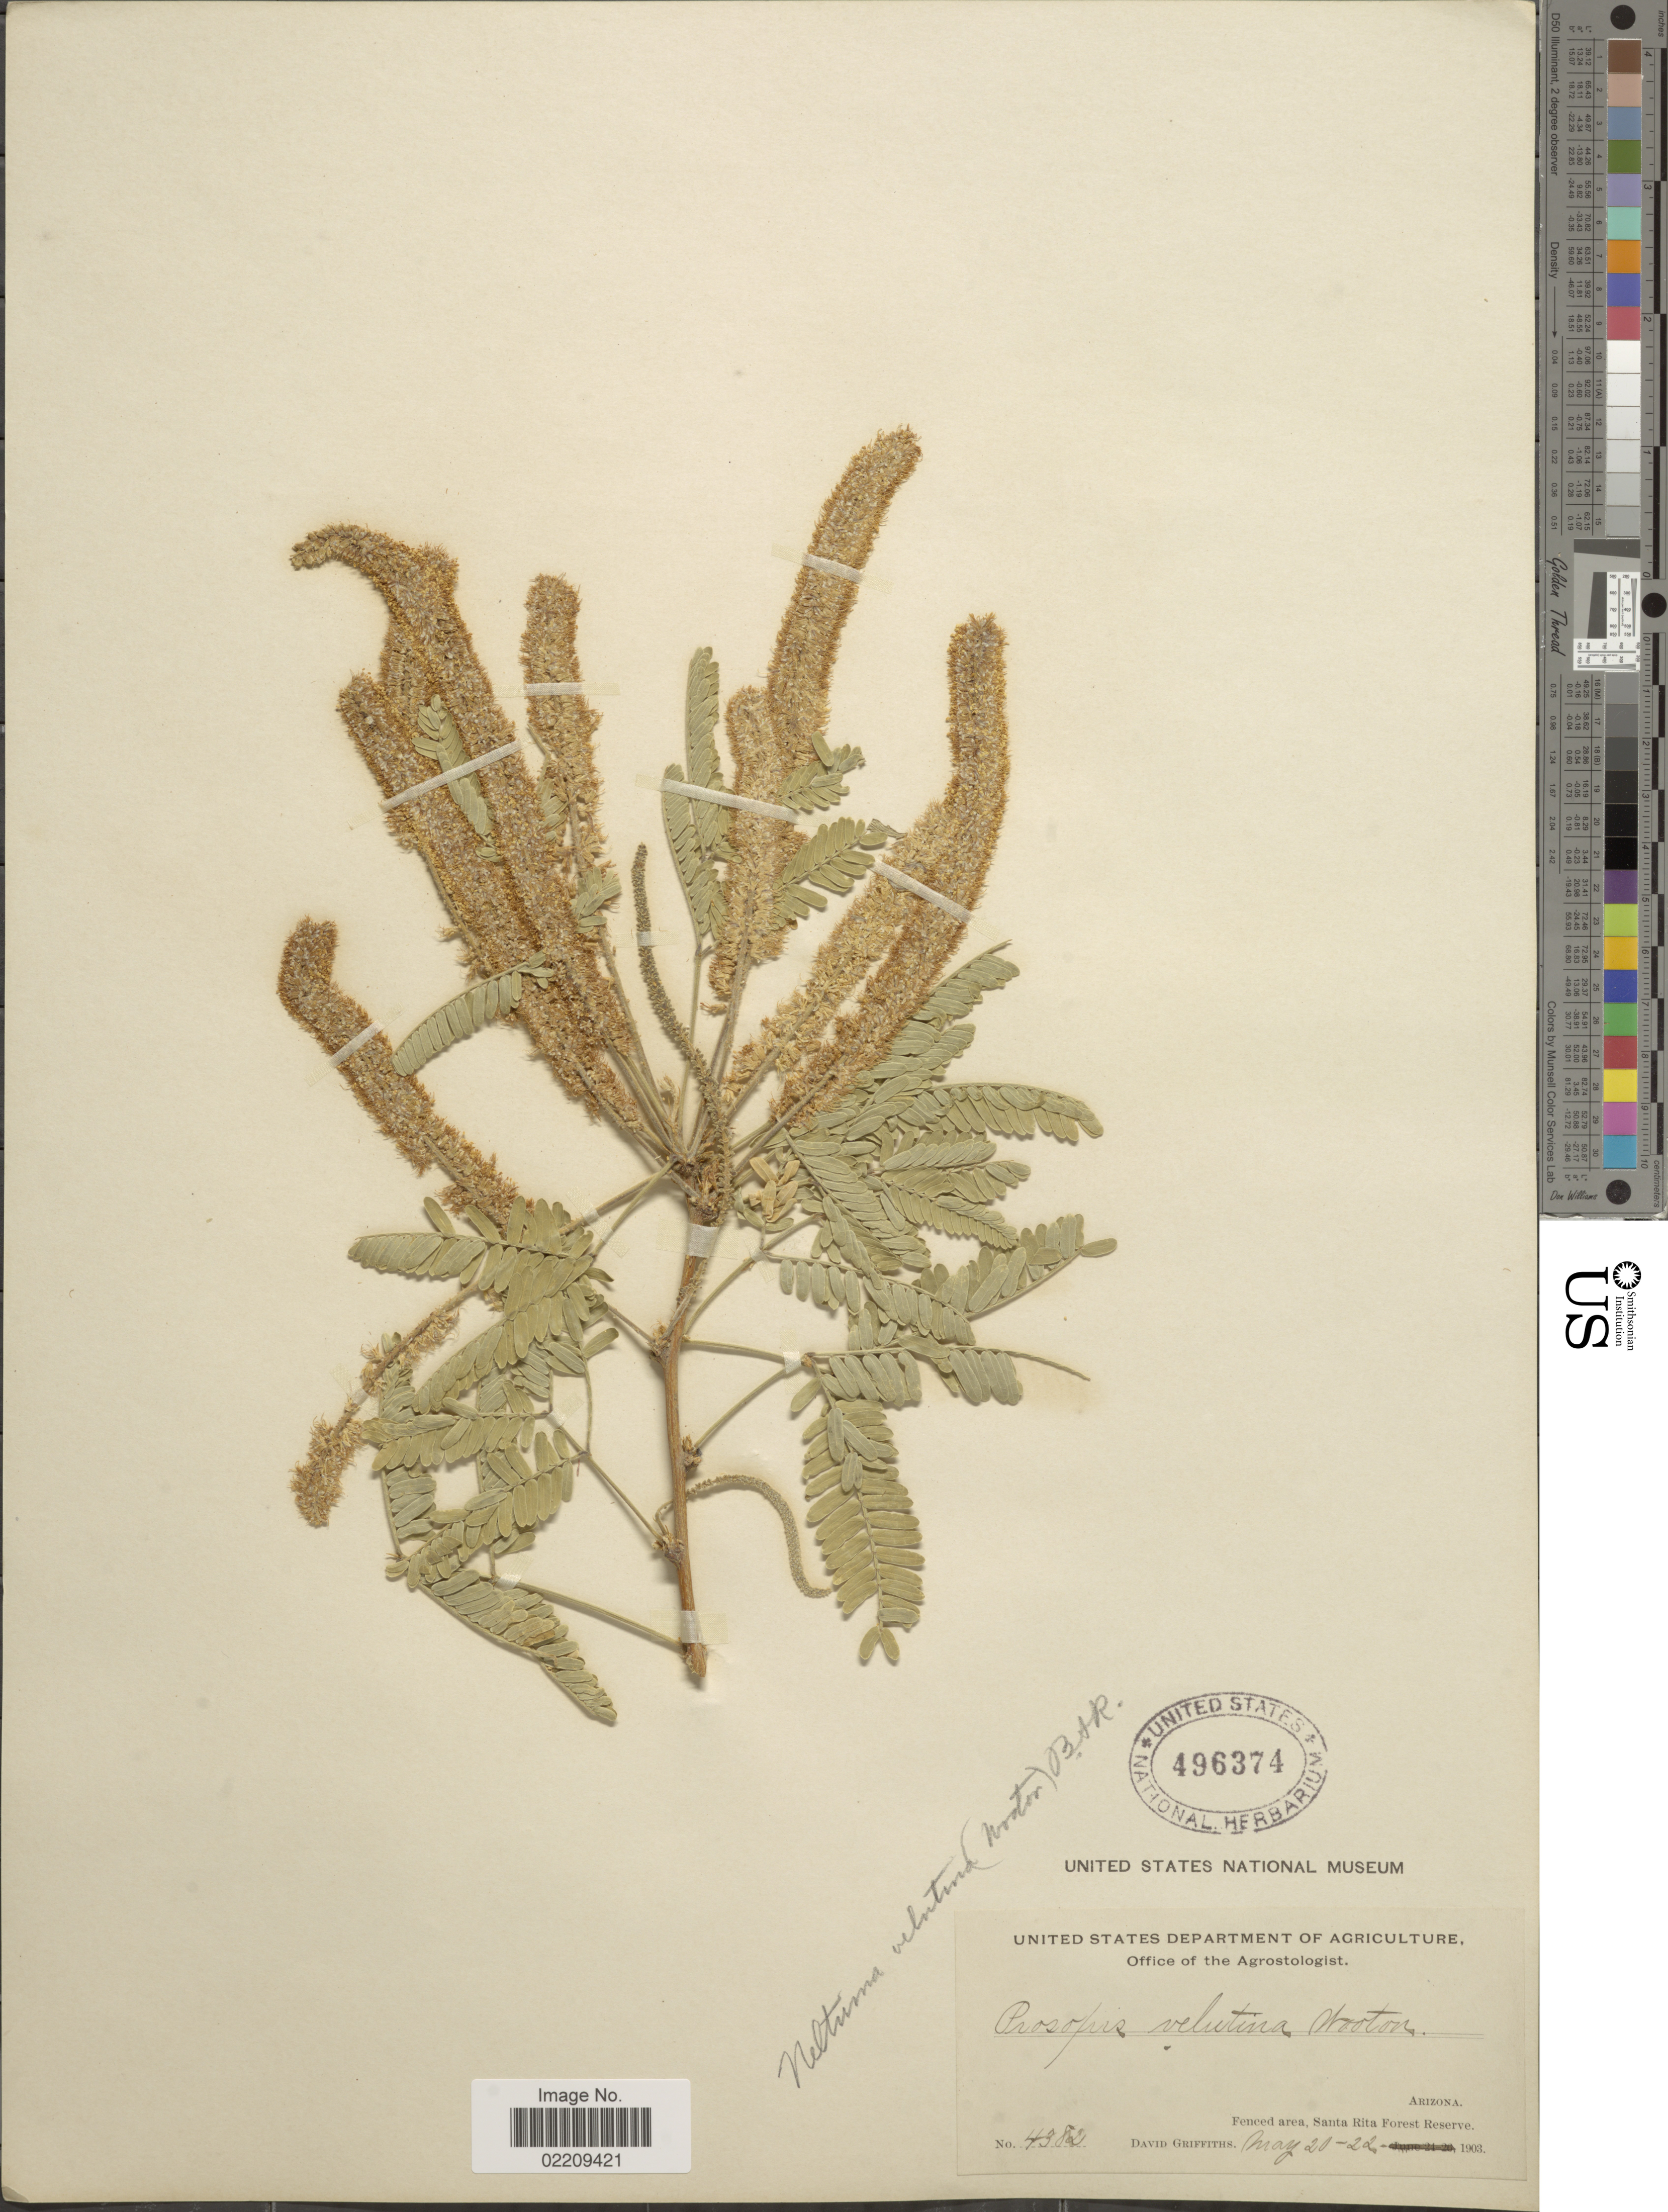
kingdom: Plantae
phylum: Tracheophyta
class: Magnoliopsida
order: Fabales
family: Fabaceae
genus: Neltuma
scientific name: Neltuma velutina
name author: (Wooton) Britton & Rose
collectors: D. Griffiths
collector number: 4382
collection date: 1903-05-20/1903-05-22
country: United States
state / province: Arizona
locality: Fenced area, Santa Rita Forest Reserve.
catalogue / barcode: US 496374